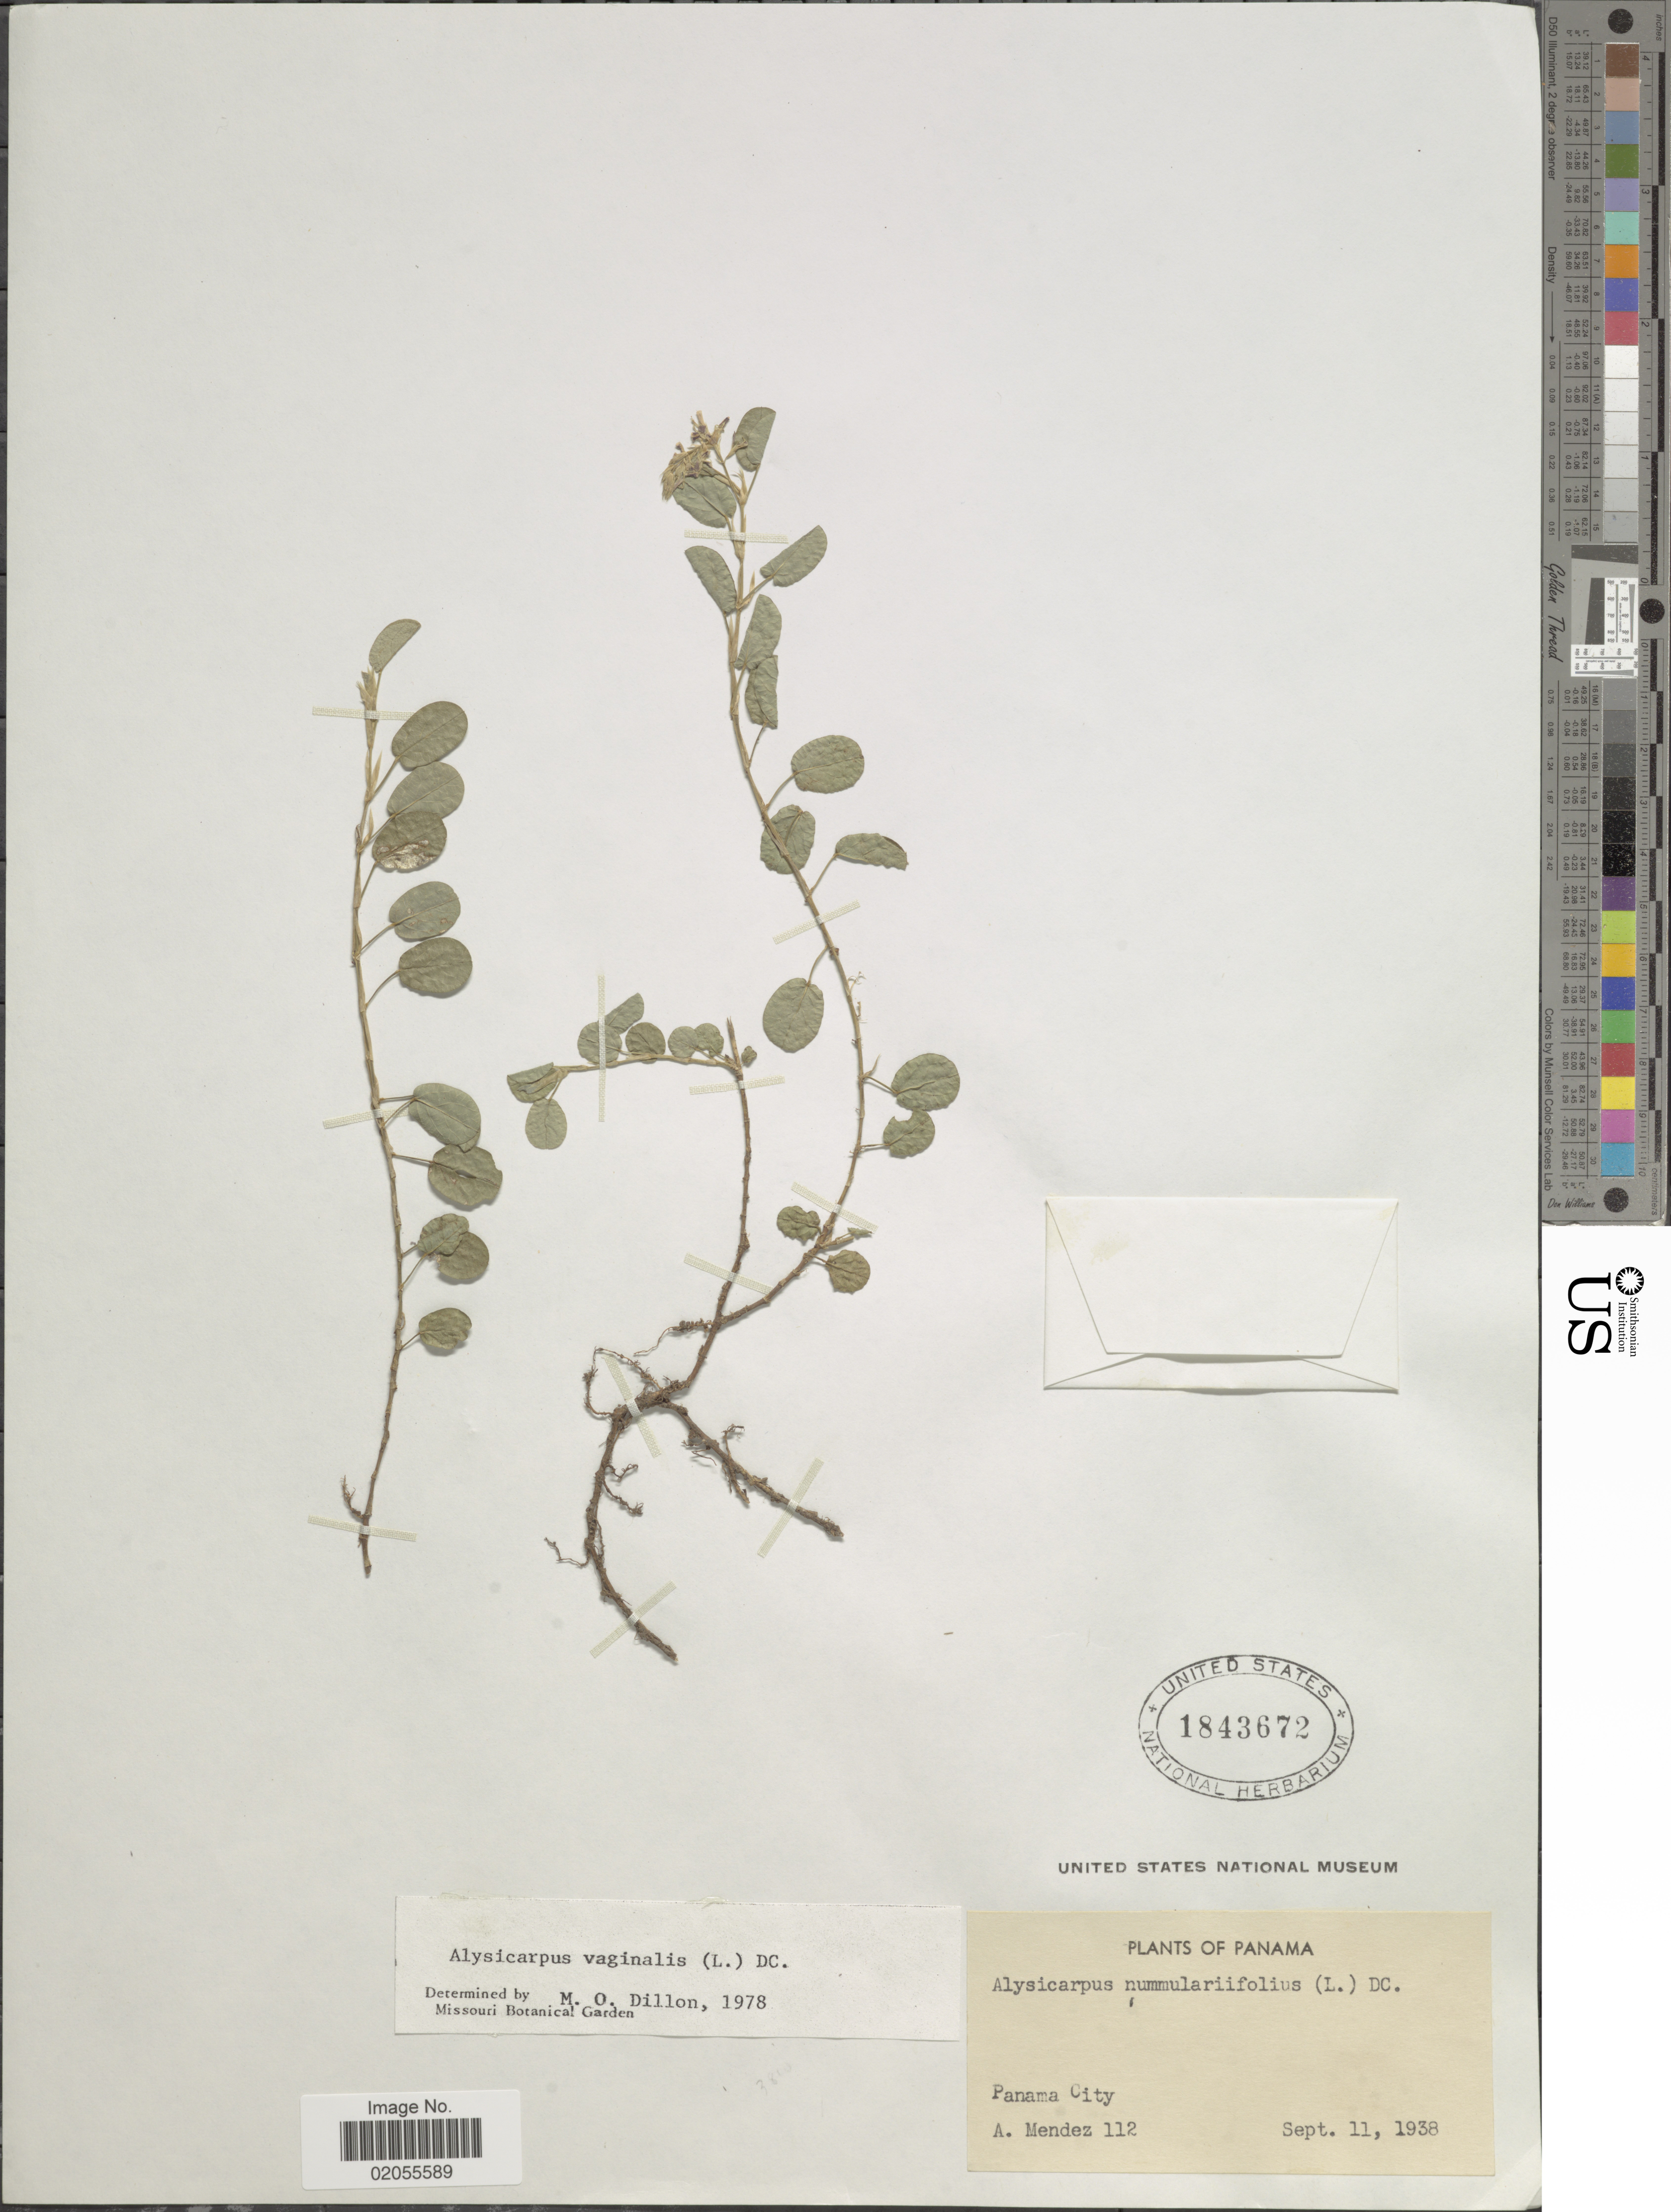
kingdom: Plantae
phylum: Tracheophyta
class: Magnoliopsida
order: Fabales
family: Fabaceae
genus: Alysicarpus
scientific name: Alysicarpus sp.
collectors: A. Mendez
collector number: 112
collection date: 1938-11-11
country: Panama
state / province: Panamá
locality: Panama City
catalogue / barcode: US 1843672